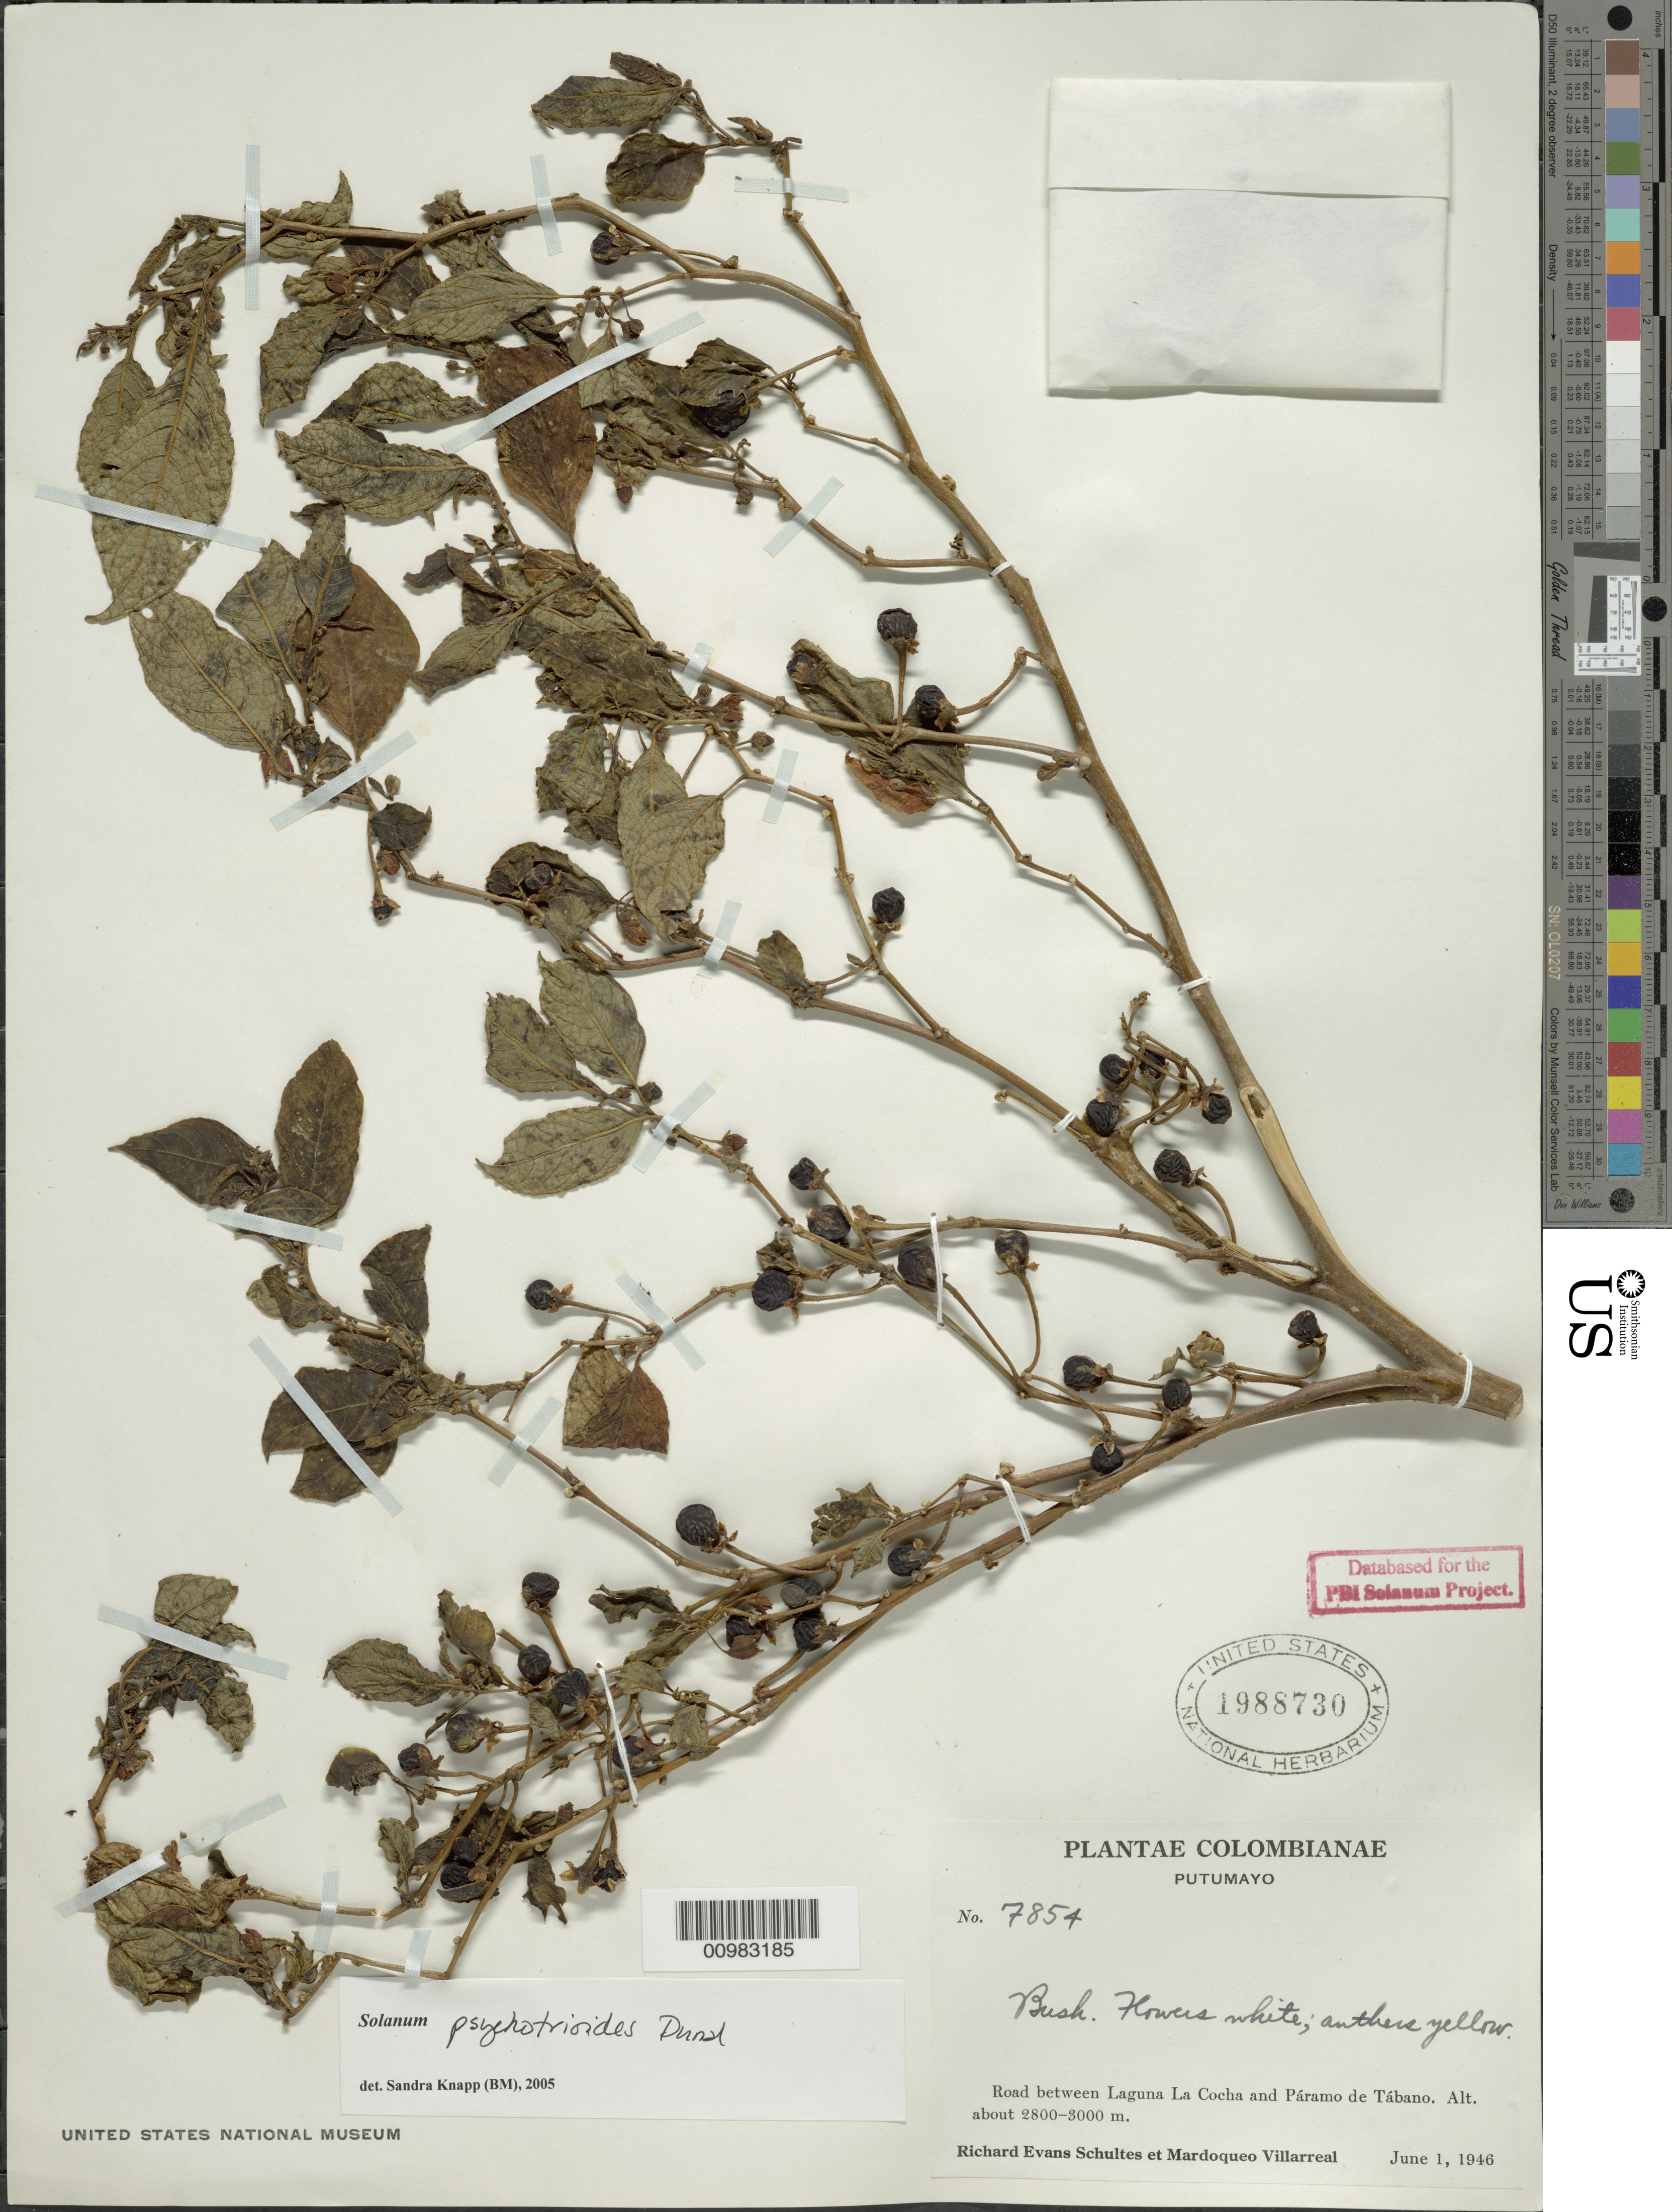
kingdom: Plantae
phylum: Tracheophyta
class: Magnoliopsida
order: Solanales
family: Solanaceae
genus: Solanum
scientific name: Solanum psychotrioides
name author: Dunal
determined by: Knapp, S. D.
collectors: R. E. Schultes & M. Villarreal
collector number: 7854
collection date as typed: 1 Jun 1946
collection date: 1946-06-01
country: Colombia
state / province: Putumayo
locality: road between Laguna La Cocha and páramo de Tábano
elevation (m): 2800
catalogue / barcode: US 1988730